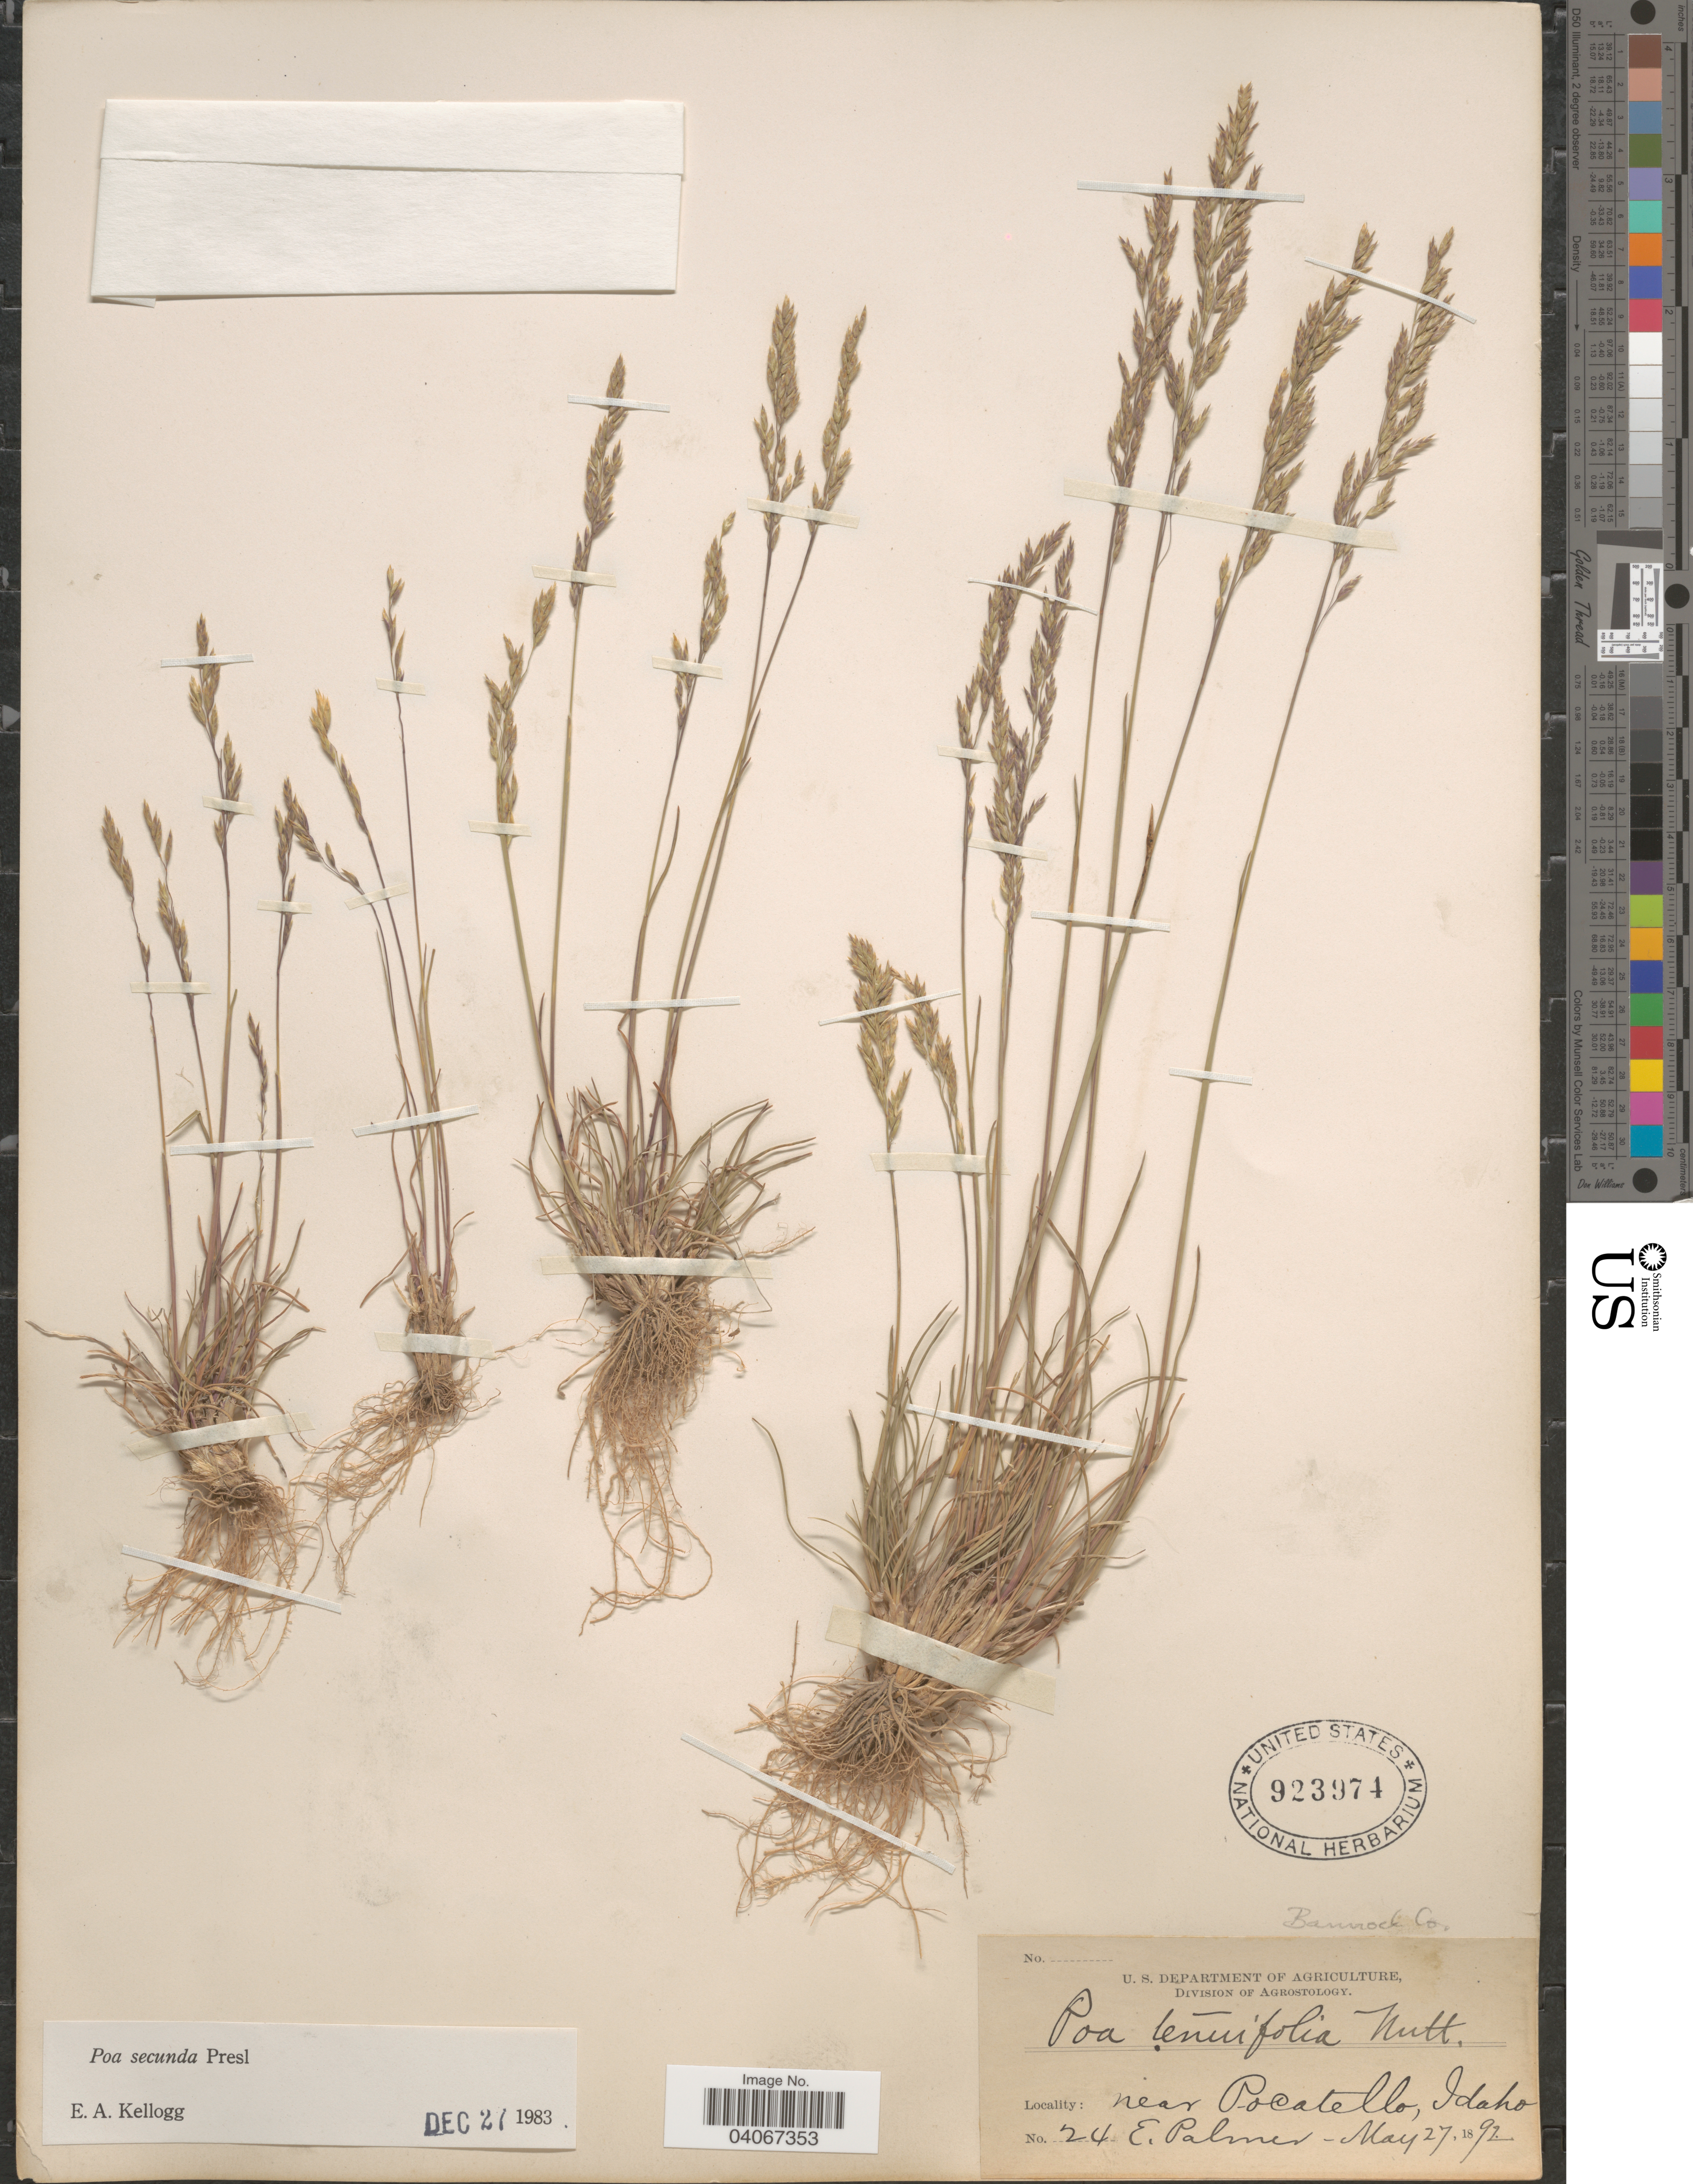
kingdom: Plantae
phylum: Tracheophyta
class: Liliopsida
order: Poales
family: Poaceae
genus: Poa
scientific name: Poa secunda subsp. secunda var. secunda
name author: J. Presl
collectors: E. Palmer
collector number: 24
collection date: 1892-05-27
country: United States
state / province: Idaho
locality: Bannock Co. Near Pocatello.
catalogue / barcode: US 923974